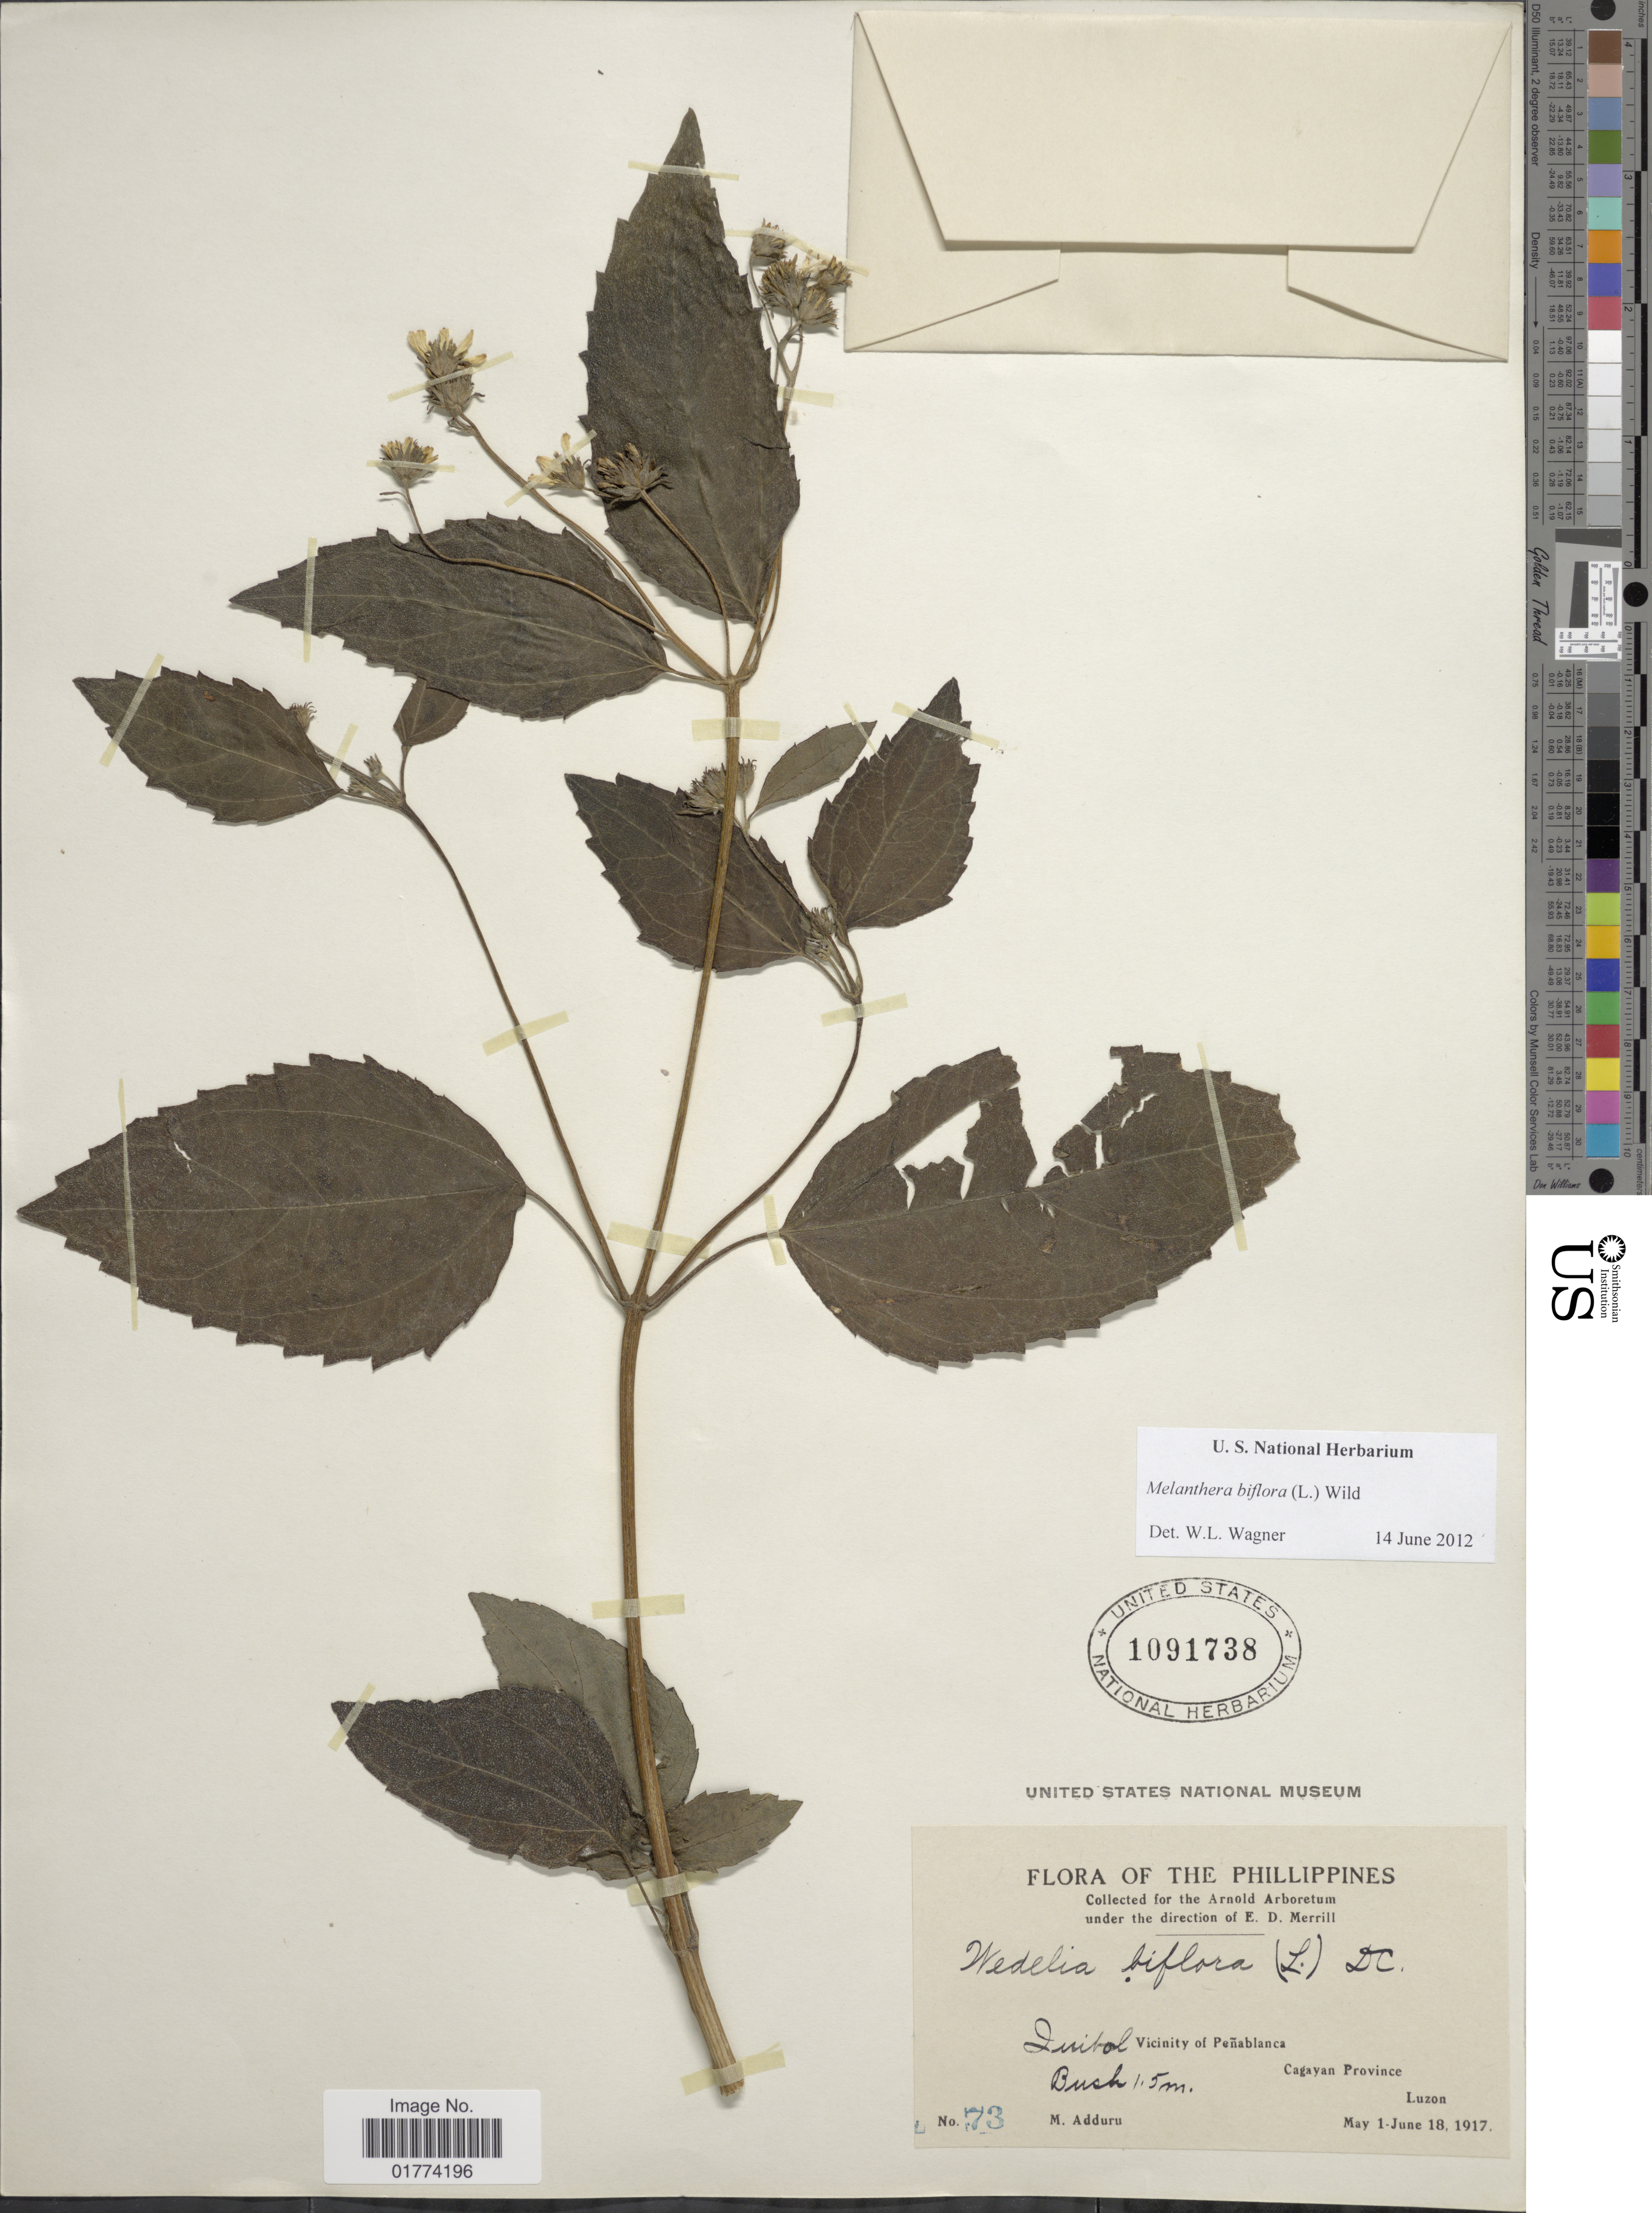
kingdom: Plantae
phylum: Tracheophyta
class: Magnoliopsida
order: Asterales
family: Asteraceae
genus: Wollastonia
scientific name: Wollastonia biflora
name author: (L.) DC.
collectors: M. Adduru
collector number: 73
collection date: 1917-05-01/1917-06-18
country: Philippines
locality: Vicinity of Penablanca, Cagayan Province, Luzon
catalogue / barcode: US 1091738